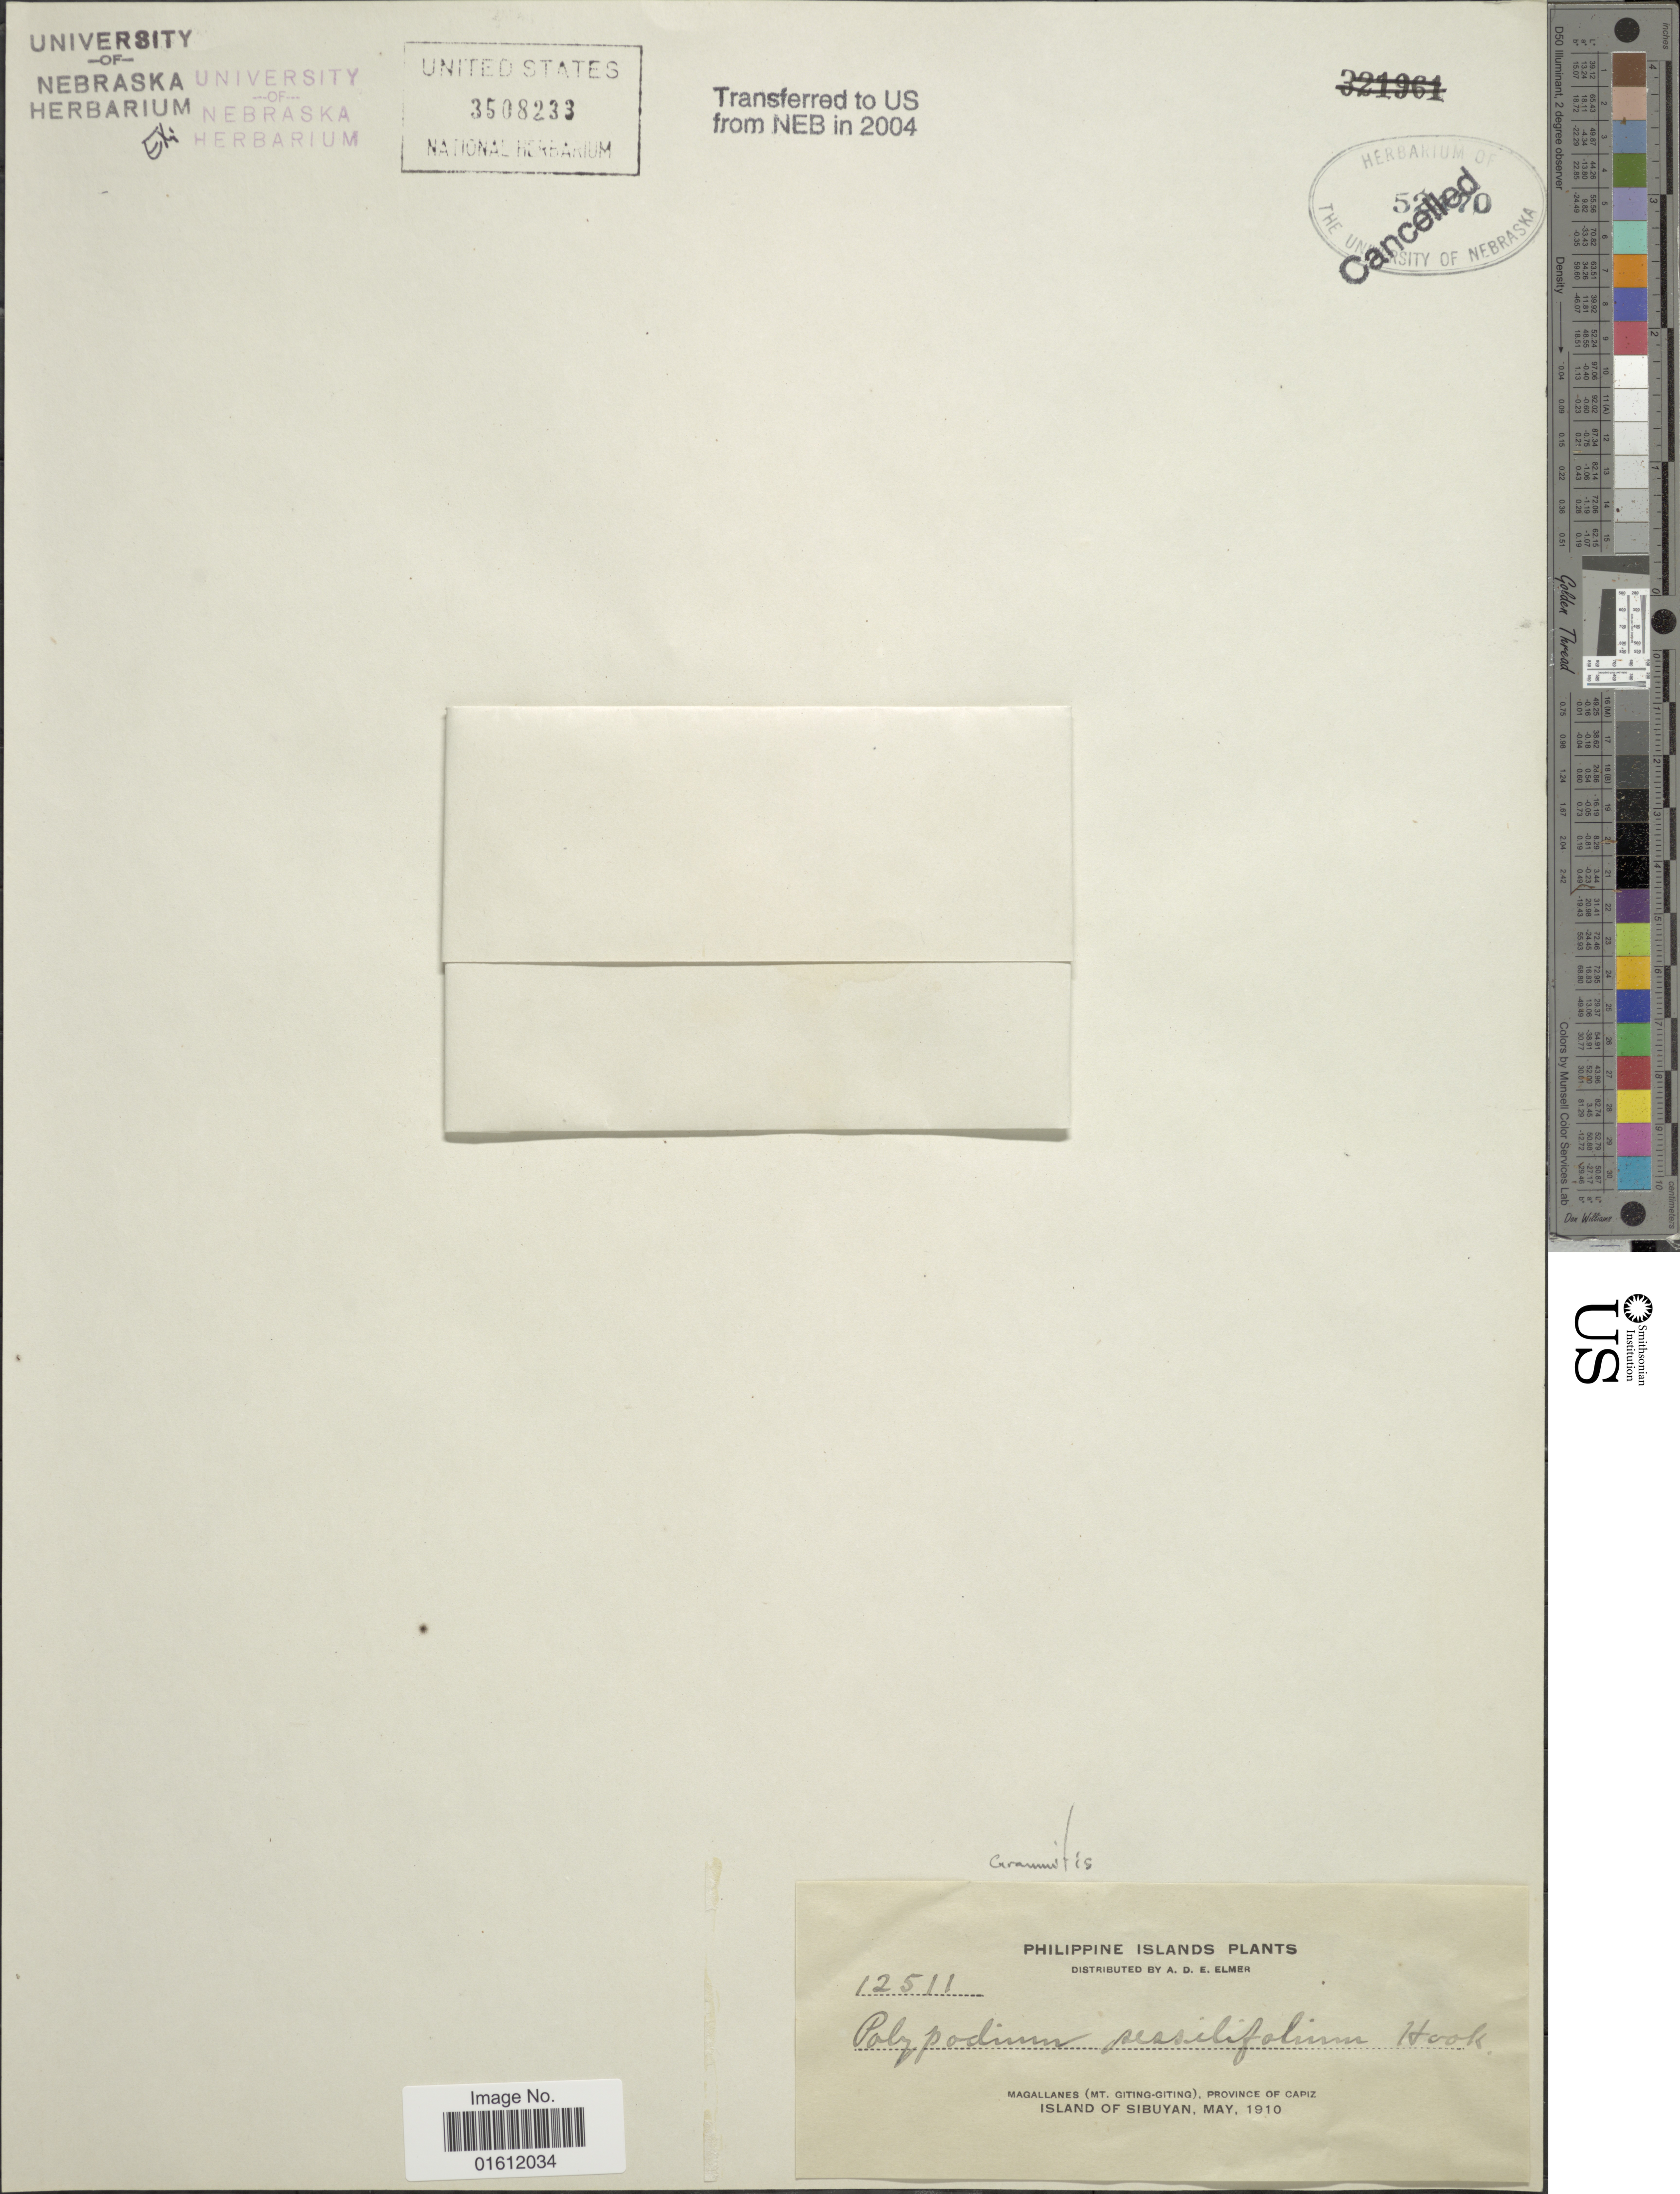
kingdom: Plantae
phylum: Tracheophyta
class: Polypodiopsida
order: Polypodiales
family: Polypodiaceae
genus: Oreogrammitis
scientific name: Oreogrammitis adspersa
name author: (Blume) Parris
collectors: A. D. E. Elmer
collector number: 12511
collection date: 1910-05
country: Philippines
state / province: Western Visayas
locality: Philippine Islands, Magallanes (Mt. Giting-Giting), Province Capiz, Island of Sibuyan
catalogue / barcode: US 3508233